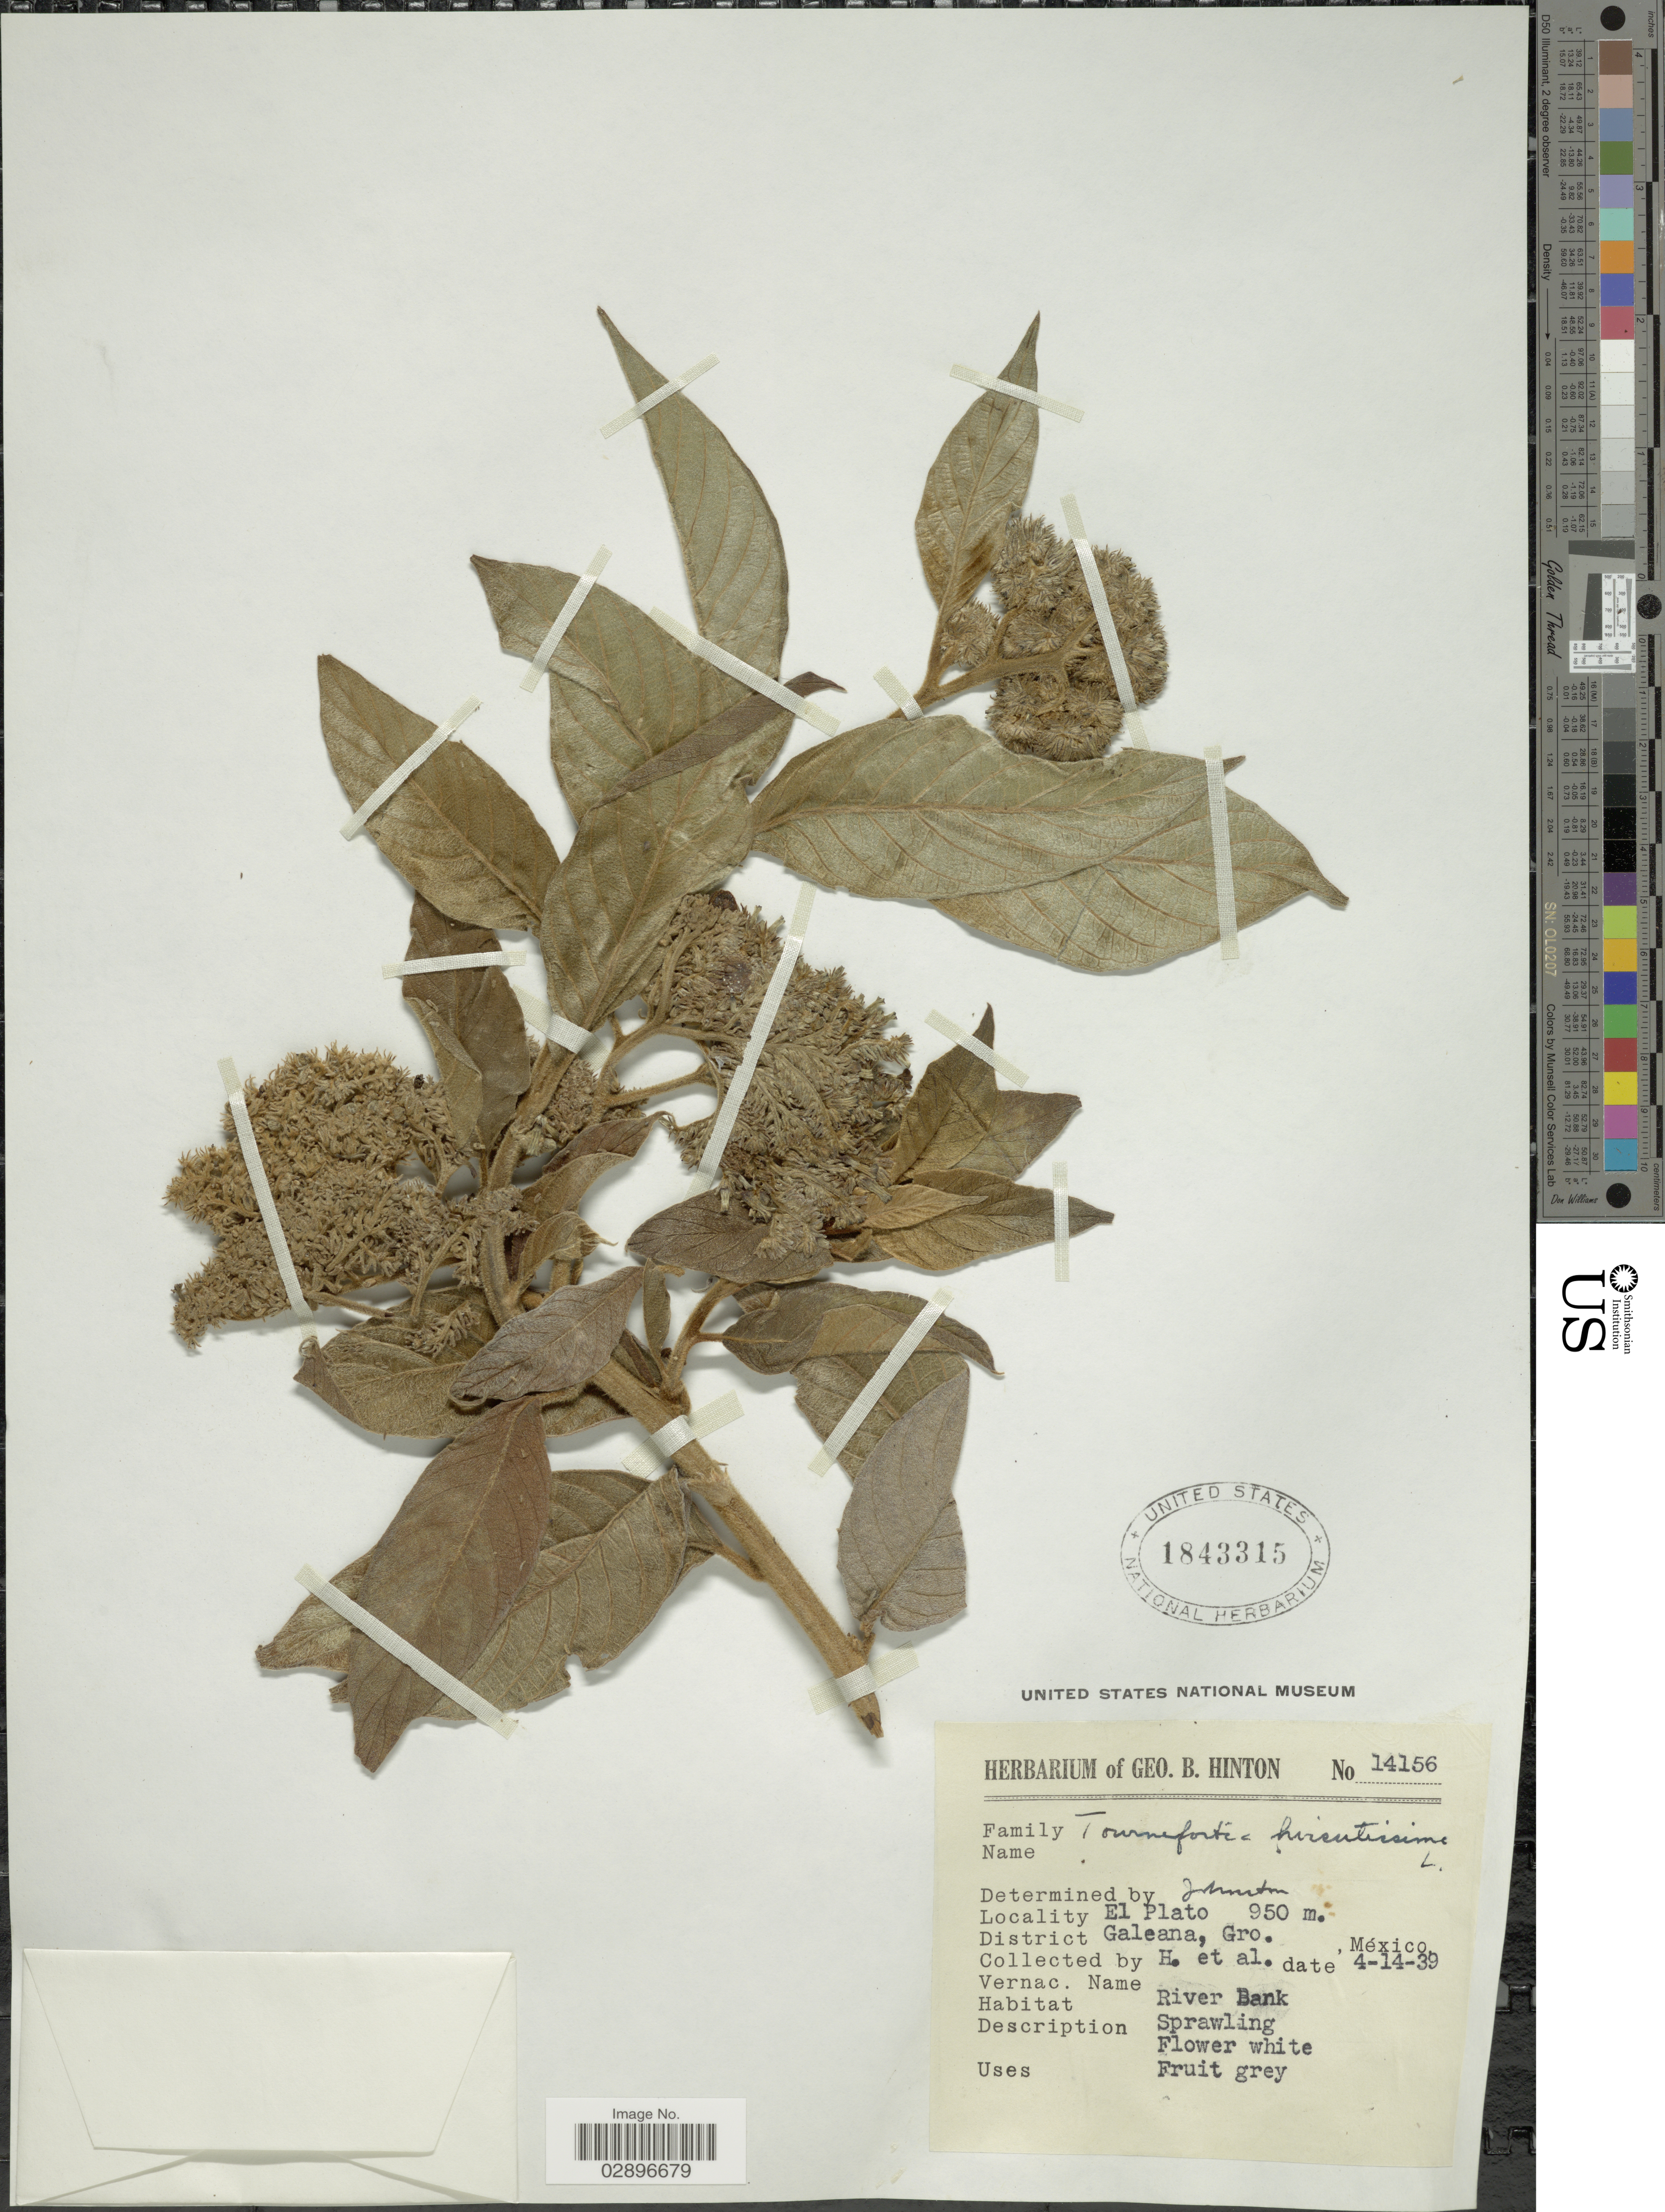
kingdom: Plantae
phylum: Tracheophyta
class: Magnoliopsida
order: Boraginales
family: Heliotropiaceae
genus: Tournefortia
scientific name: Tournefortia hirsutissima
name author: L.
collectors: G. B. Hinton & et al.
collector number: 14156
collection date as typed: Transcribed d/m/y: 14/4/39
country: Mexico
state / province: Guerrero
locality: El Plato. District Galeana.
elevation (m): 950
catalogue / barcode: US 1843315